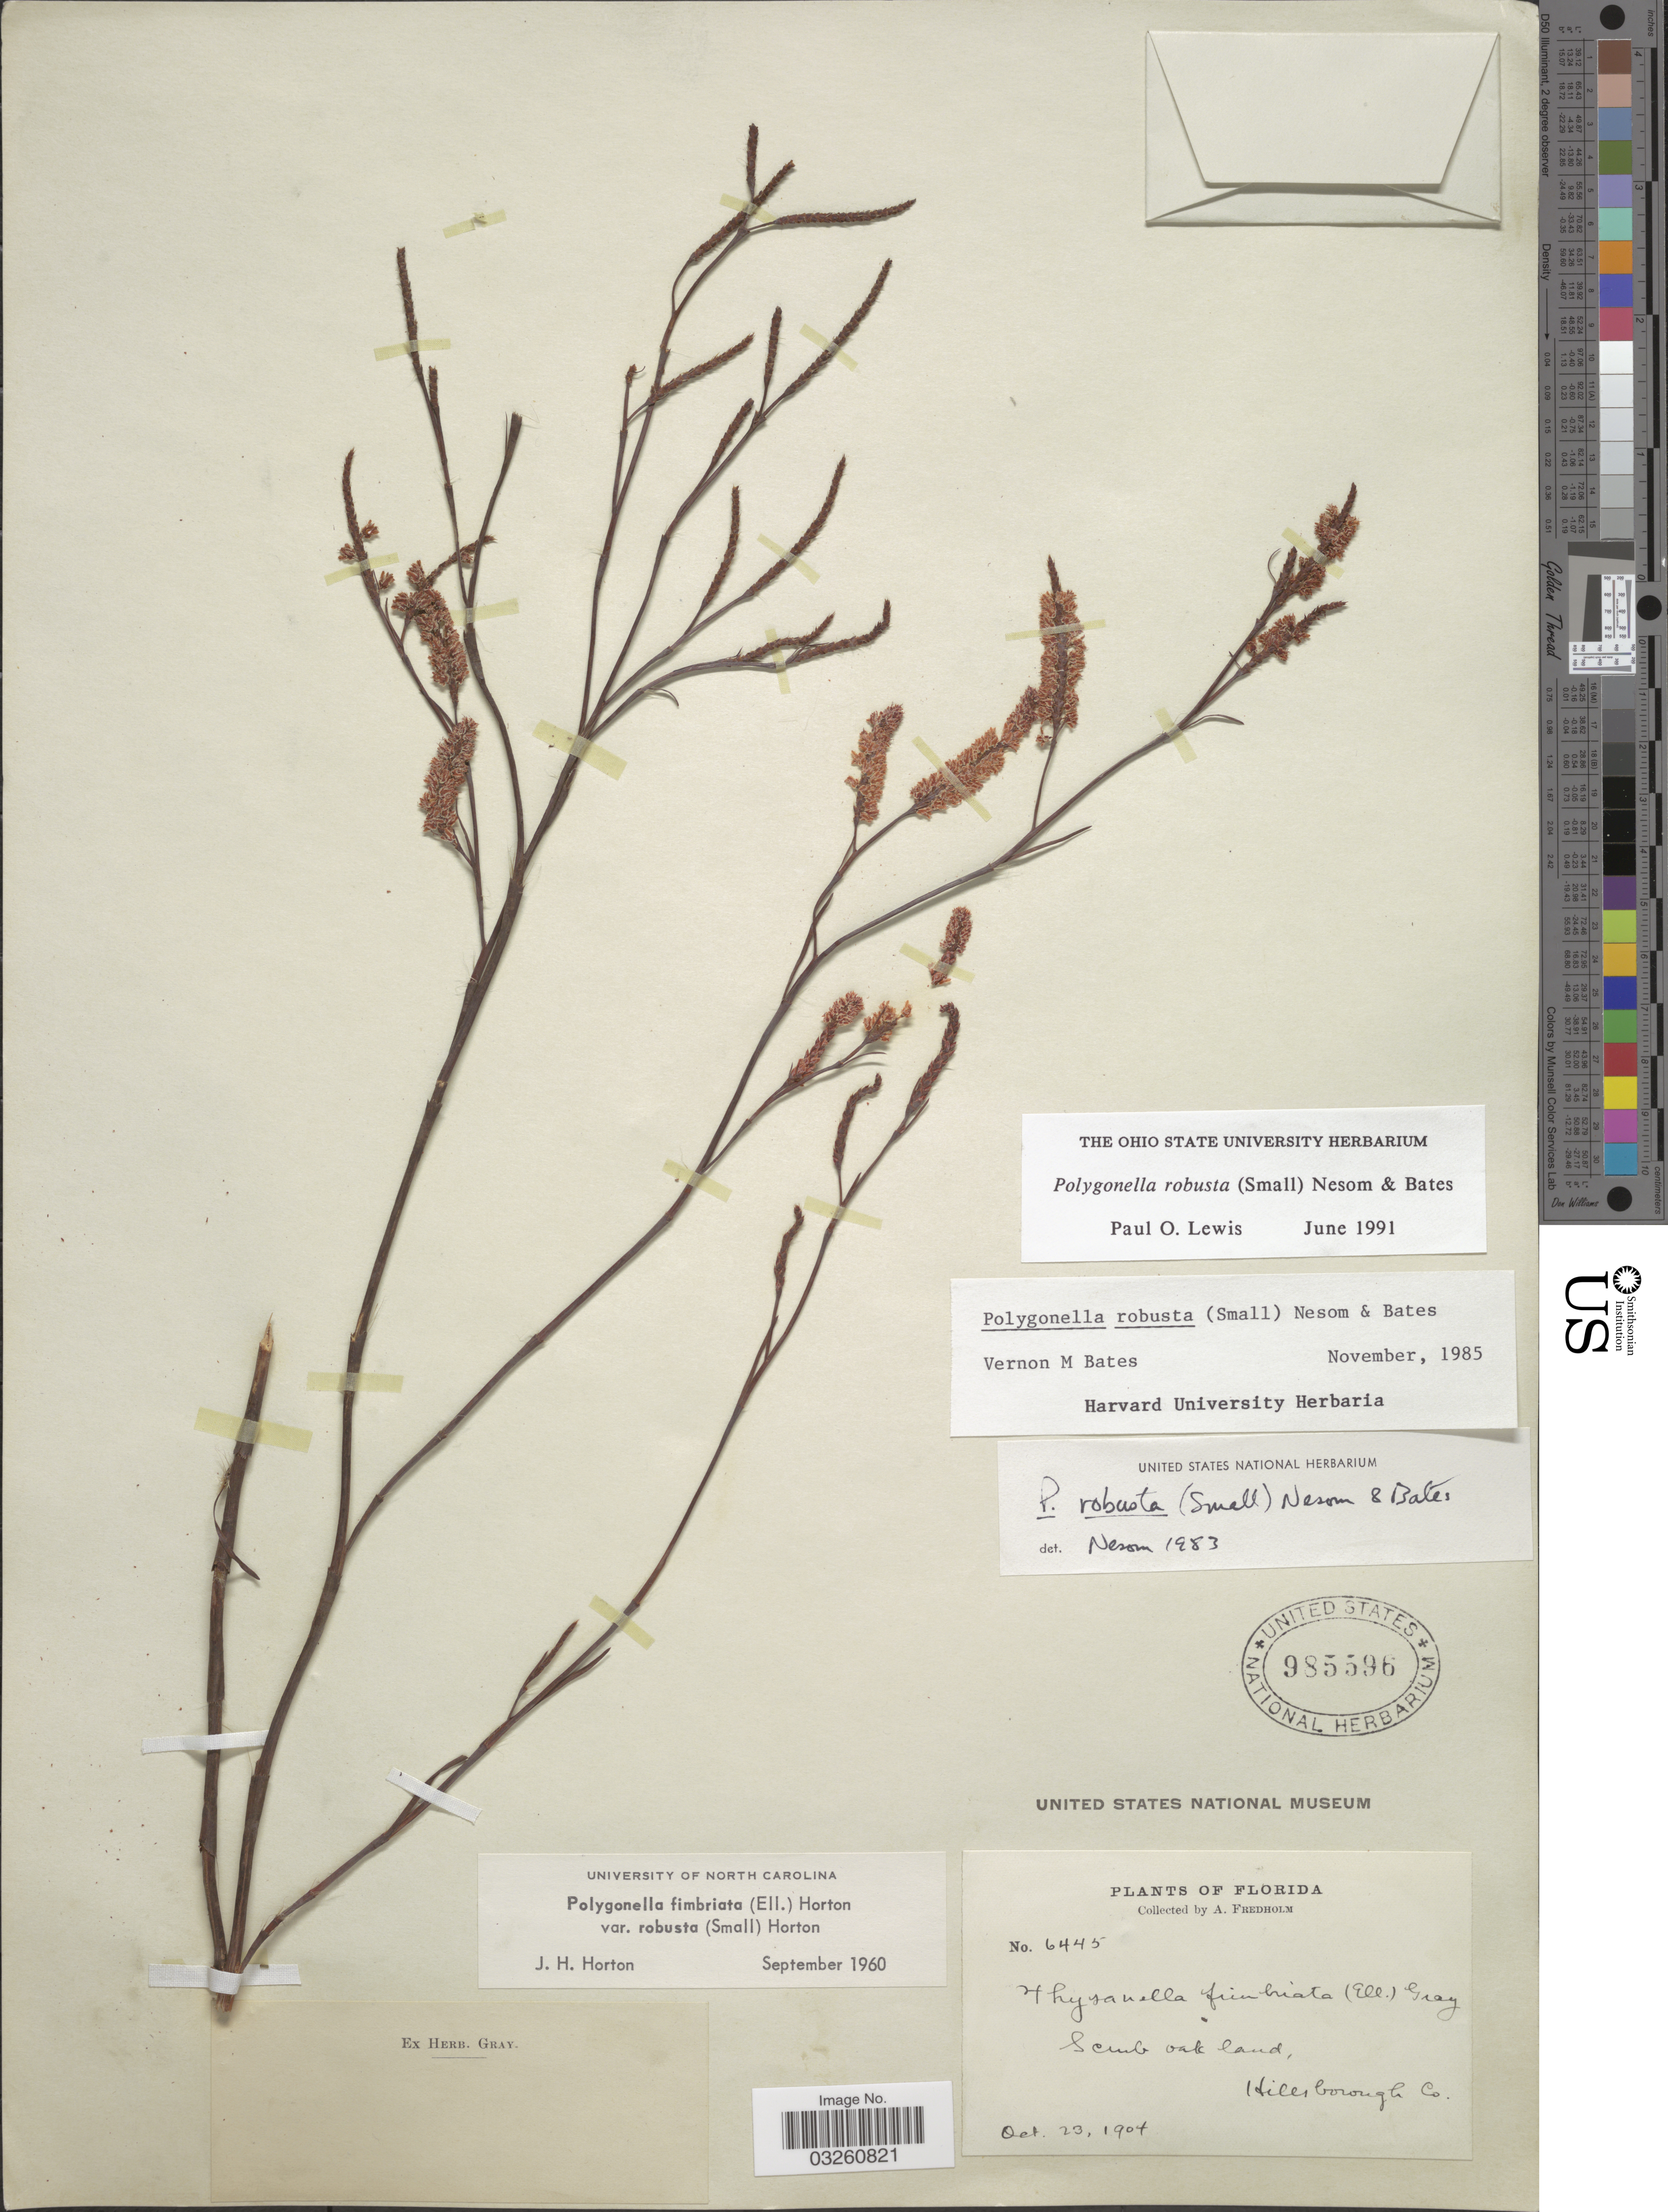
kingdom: Plantae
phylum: Tracheophyta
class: Magnoliopsida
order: Caryophyllales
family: Polygonaceae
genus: Polygonella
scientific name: Polygonella robusta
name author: (Small) G.L. Nesom & V.M. Bates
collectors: A. Fredholm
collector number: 6445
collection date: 1904-10-23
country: United States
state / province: Florida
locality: Hillsborough Co.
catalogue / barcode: US 985596